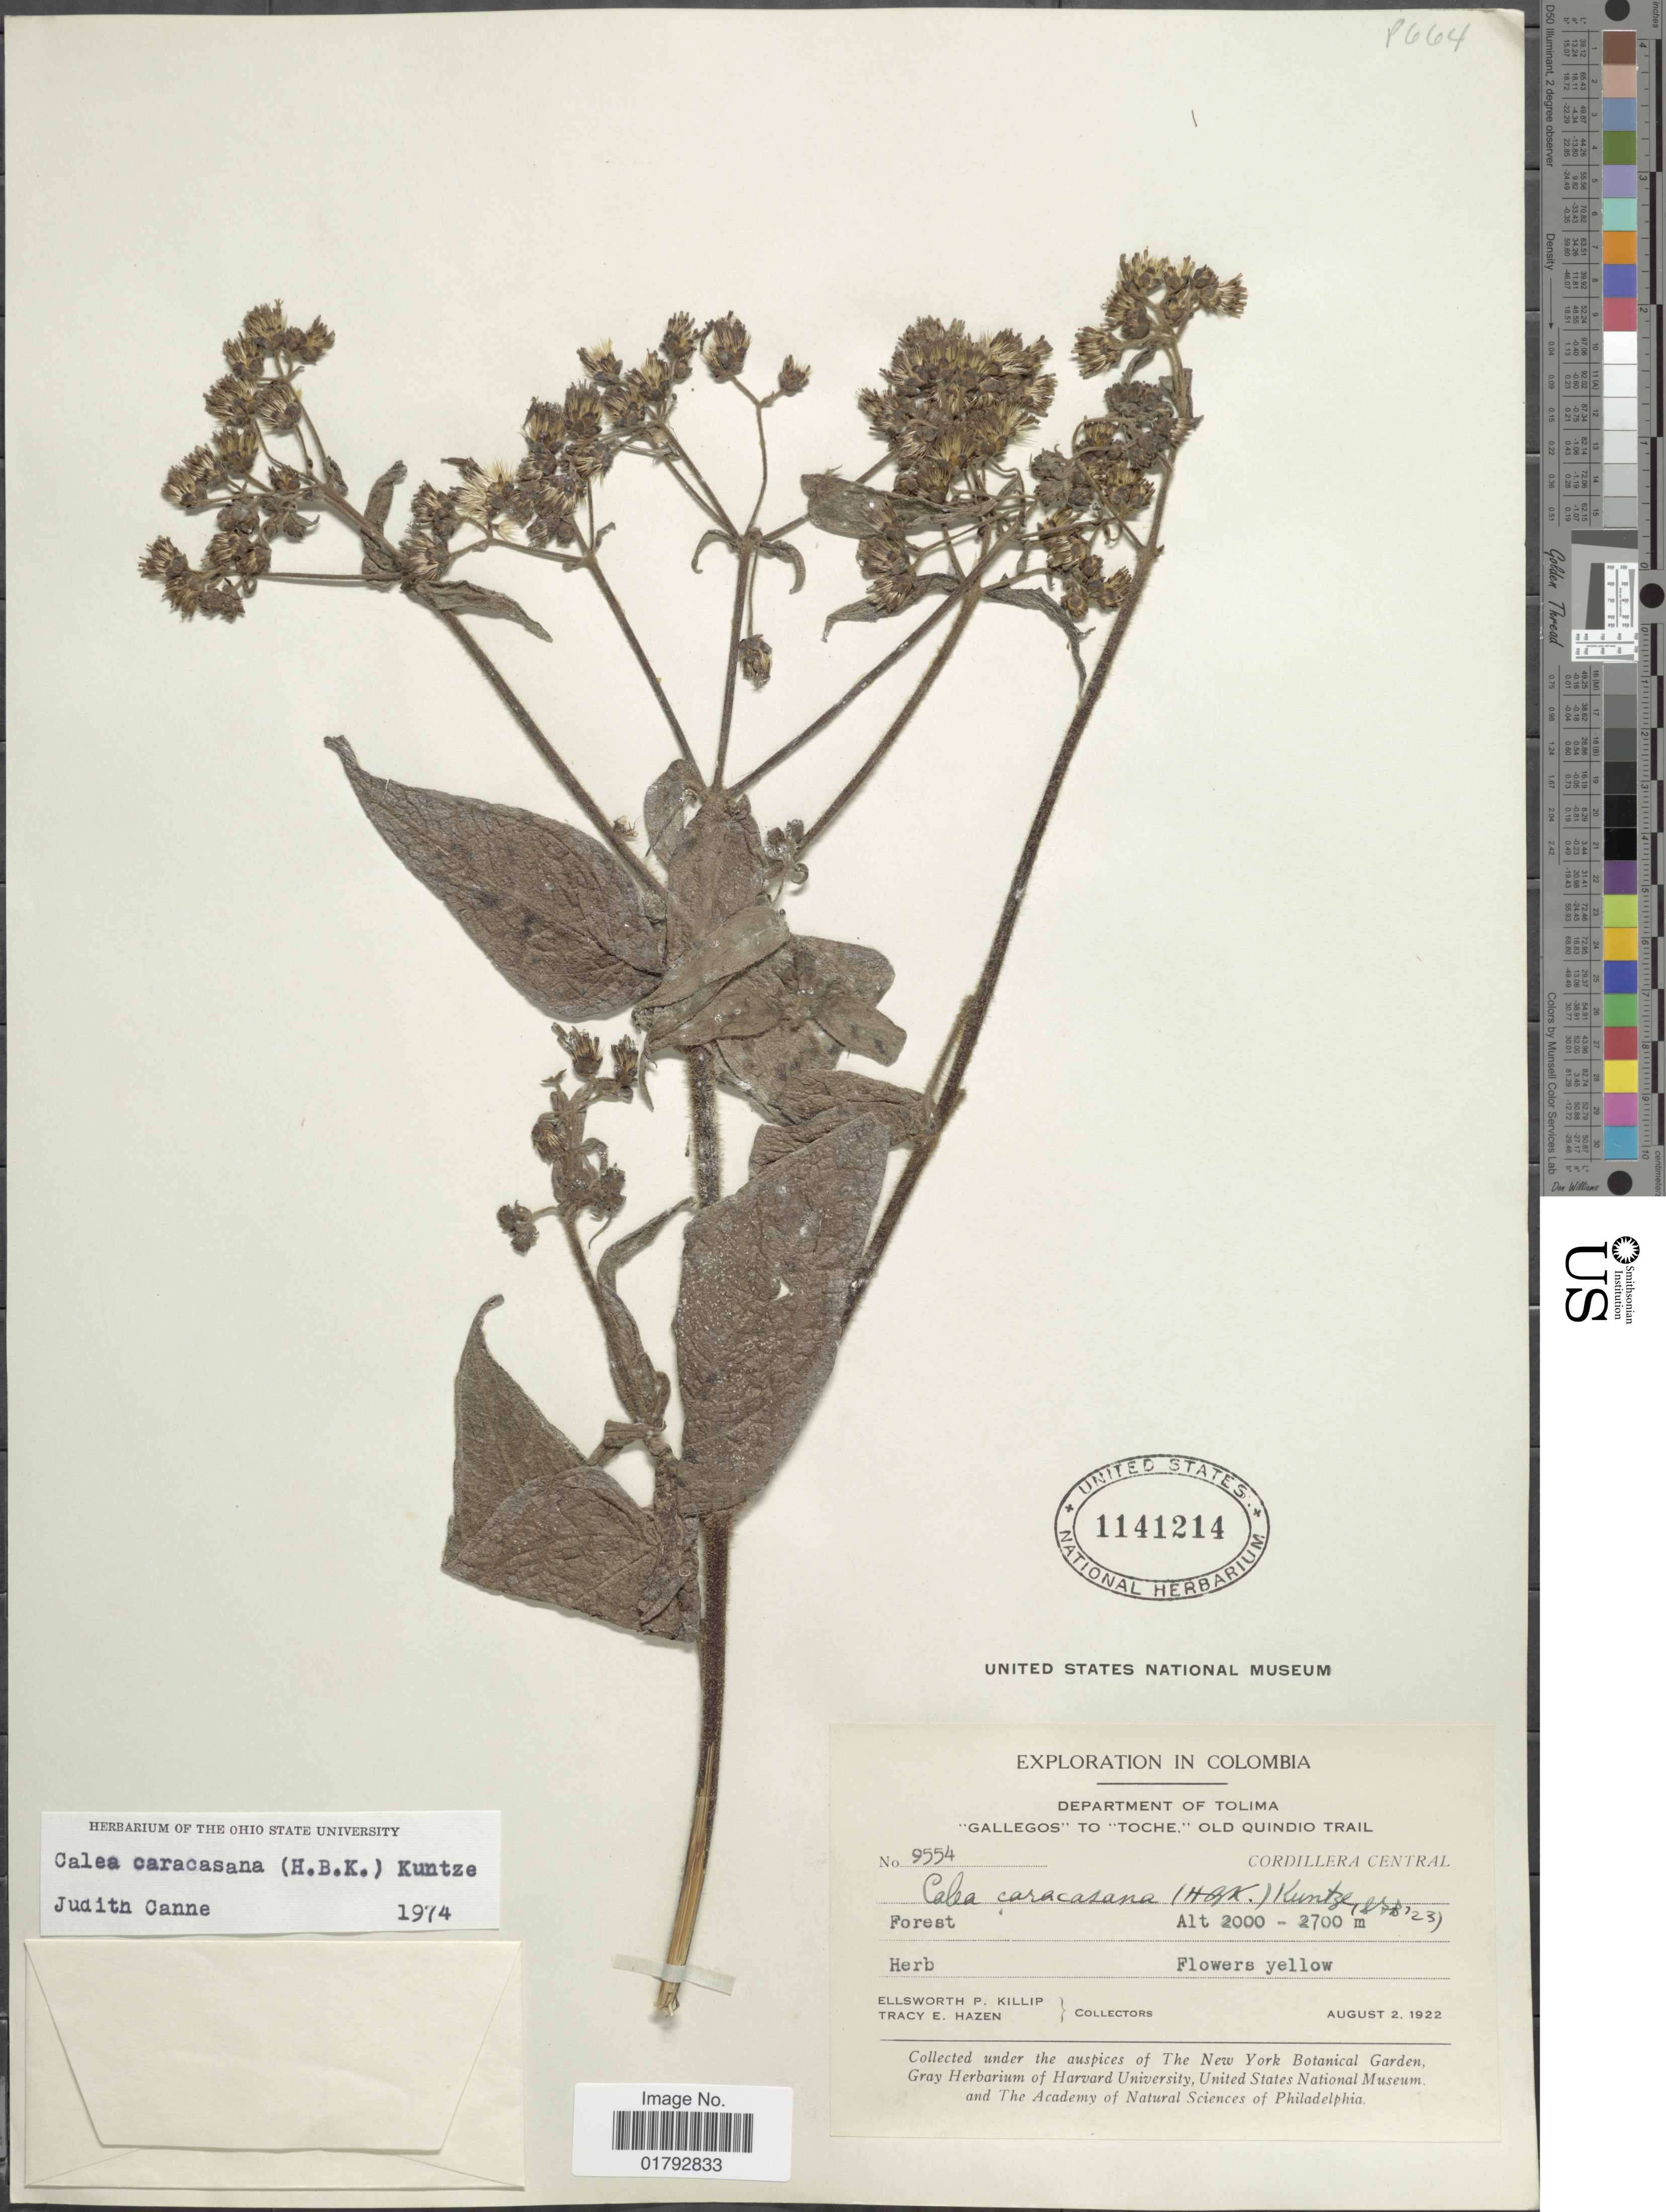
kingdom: Plantae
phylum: Tracheophyta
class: Magnoliopsida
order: Asterales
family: Asteraceae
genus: Alloispermum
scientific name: Alloispermum caracasanum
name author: (Kunth) H. Rob.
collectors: E. P. Killip & T. E. Hazen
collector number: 9554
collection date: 1922-08-02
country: Colombia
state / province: Tolima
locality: Department of Tolima. Gallegos to Toche. Old Quindio Trail, Cordillera Central.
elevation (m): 2000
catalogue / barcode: US 1141214